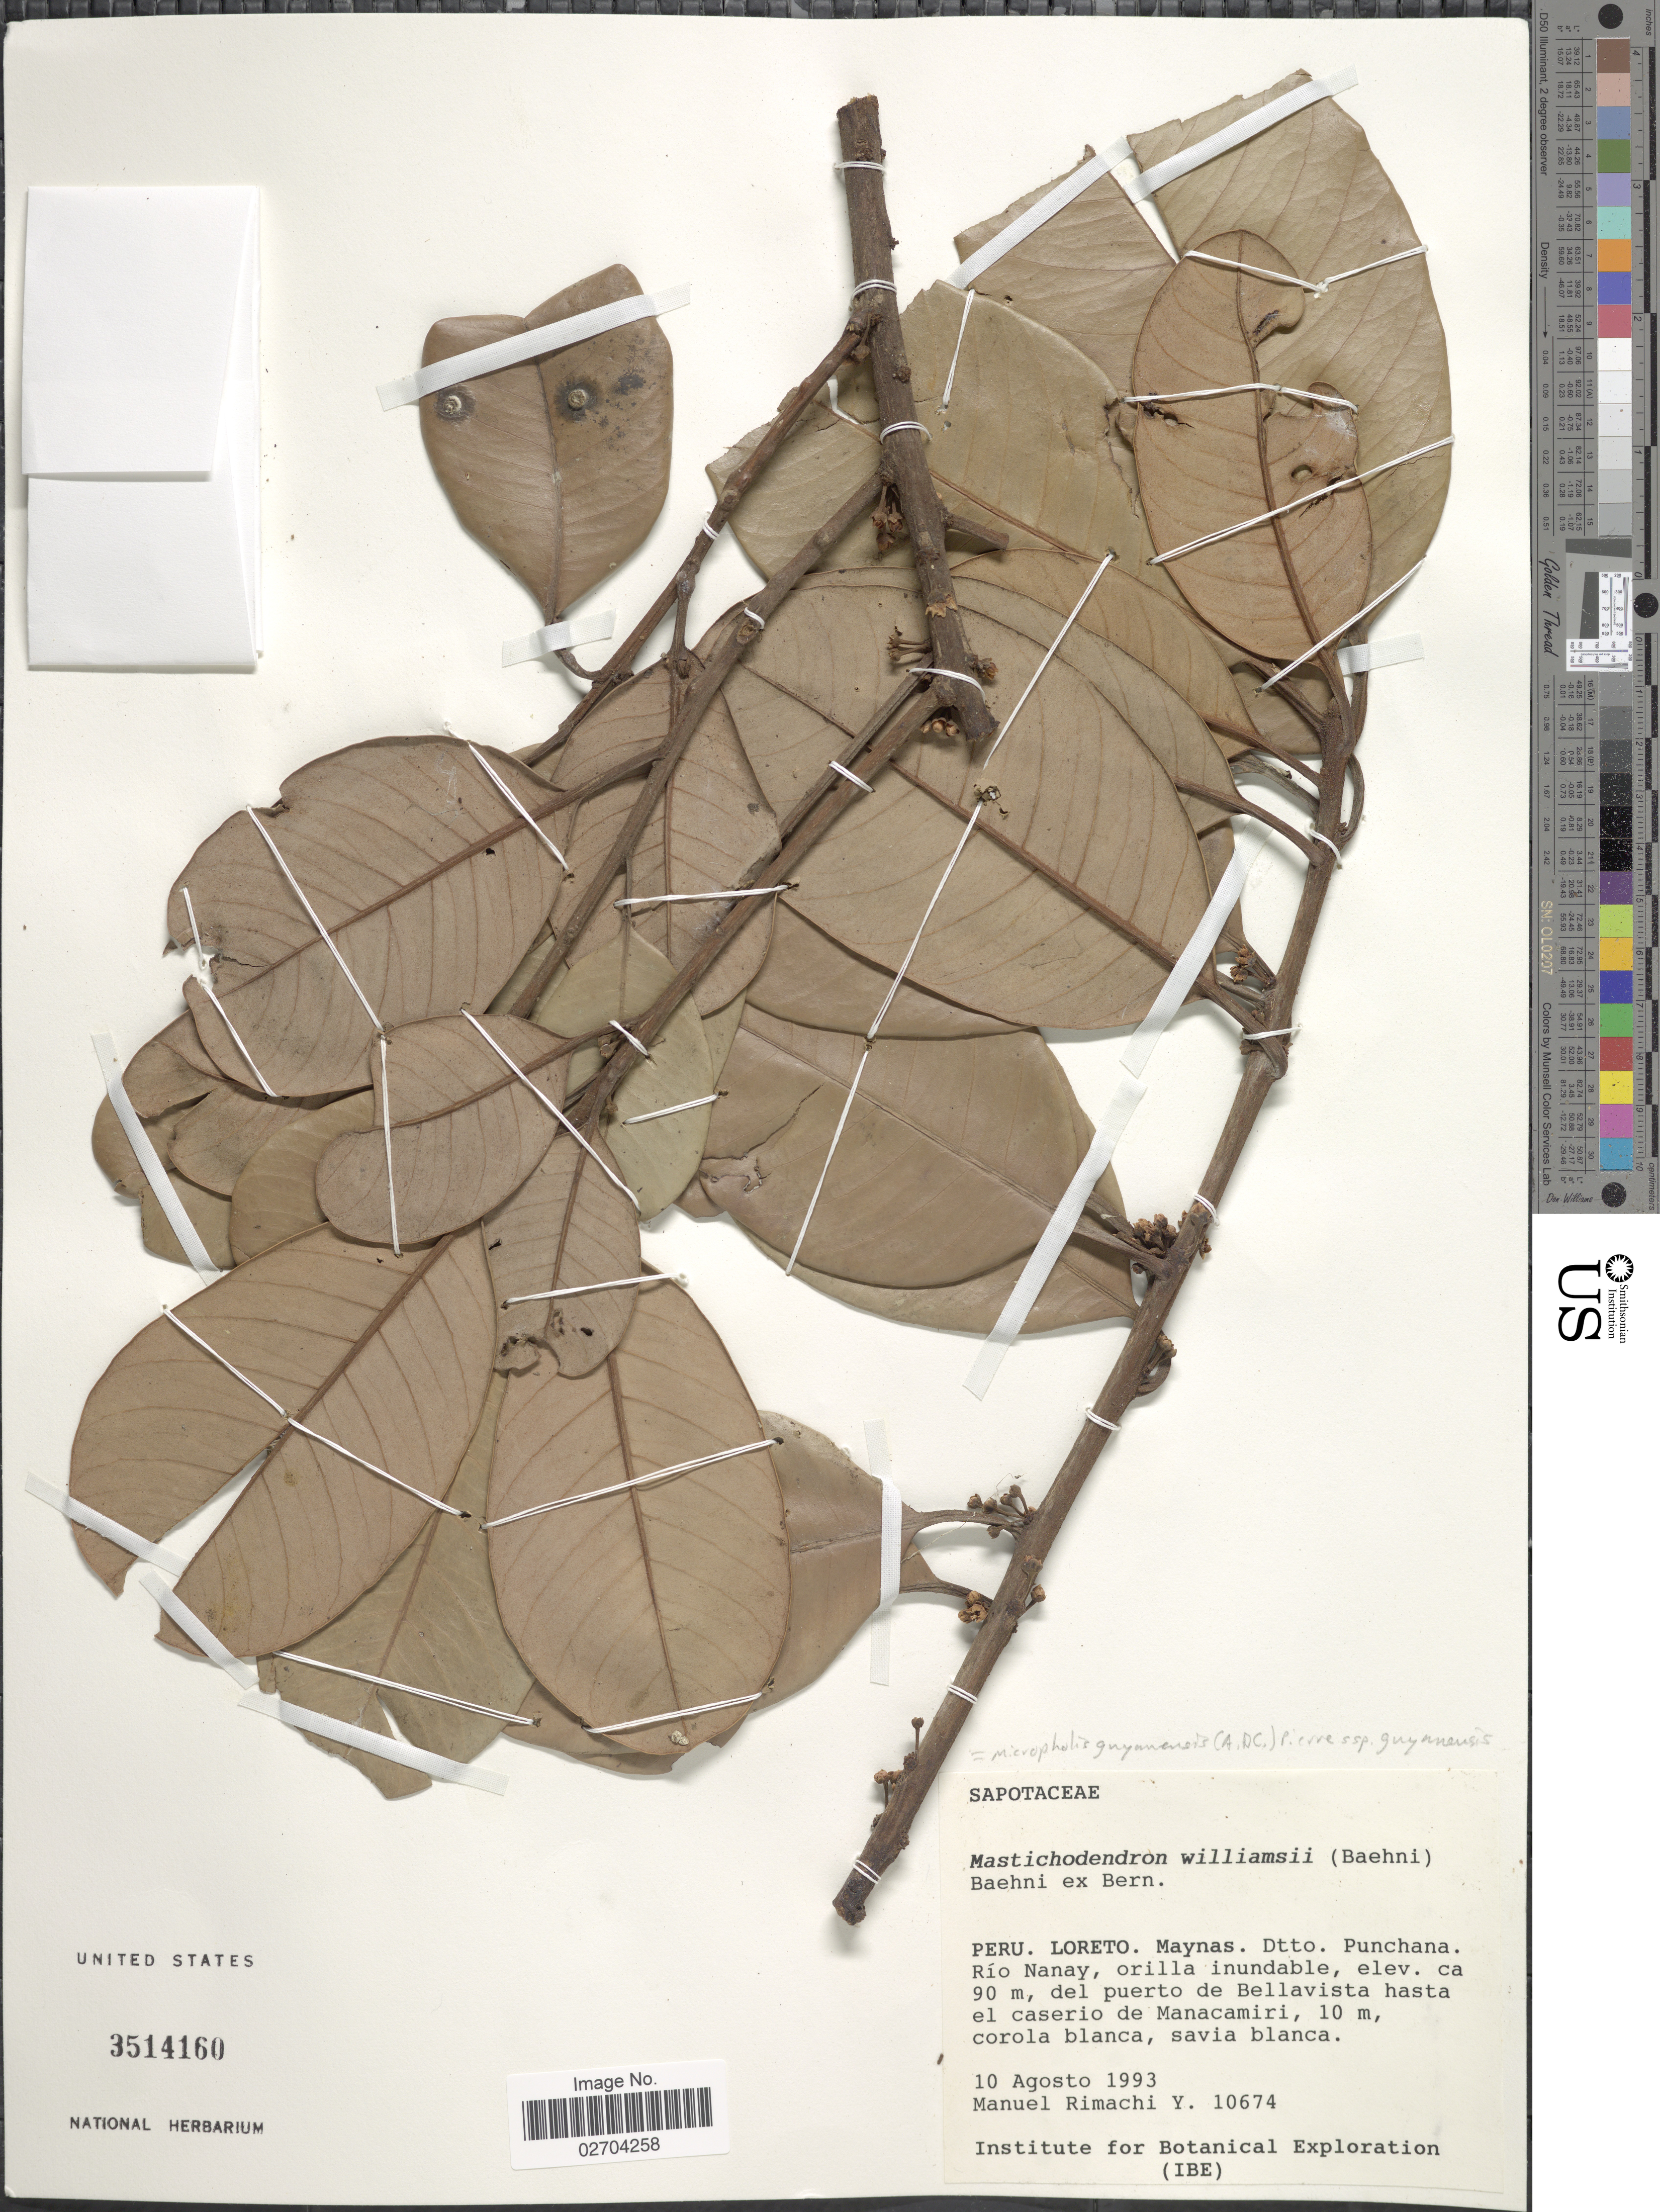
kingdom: Plantae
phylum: Tracheophyta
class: Magnoliopsida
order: Ericales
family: Sapotaceae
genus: Micropholis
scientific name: Micropholis guyanensis subsp. guyanensis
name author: (A. DC.) Pierre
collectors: M. Rimachi Y.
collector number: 10674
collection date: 1993-08-10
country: Peru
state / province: Loreto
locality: Maynas Dtto Punchana. Río Nanay, orilla inundable, del puerto de Bellavista hasta el caserio de Manacamiri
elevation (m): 90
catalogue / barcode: US 3514160